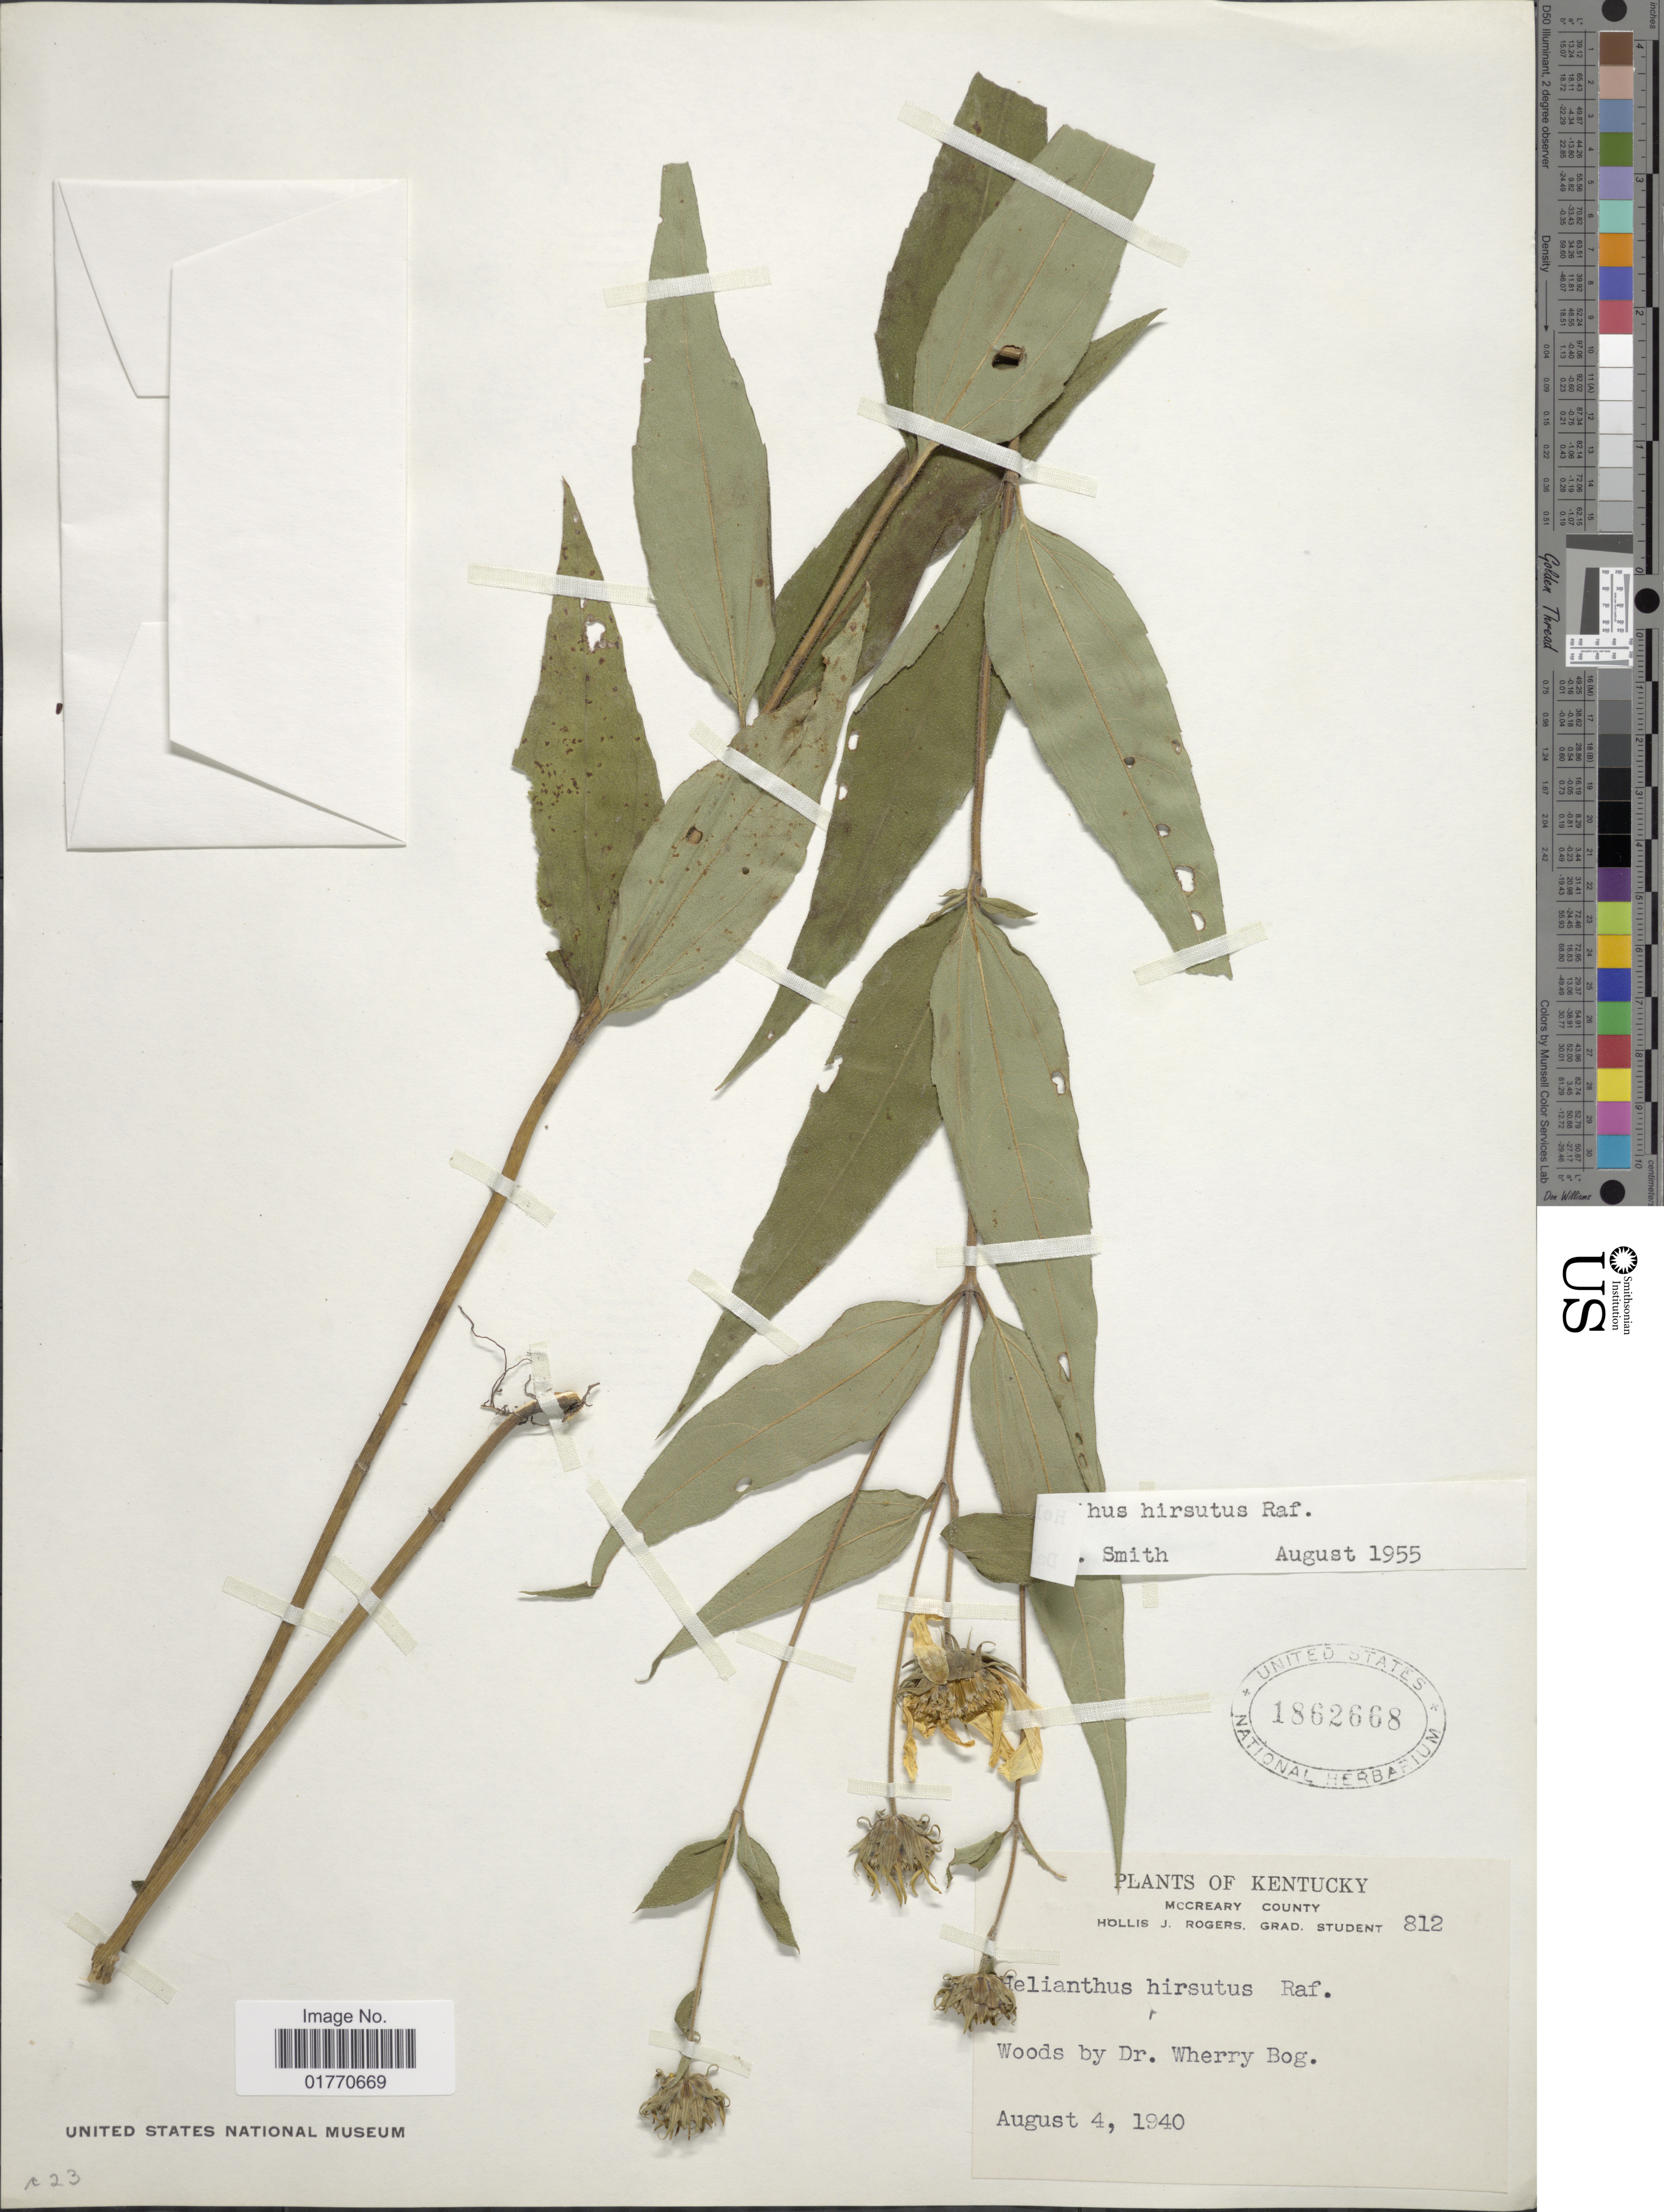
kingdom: Plantae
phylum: Tracheophyta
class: Magnoliopsida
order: Asterales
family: Asteraceae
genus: Helianthus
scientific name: Helianthus hirsutus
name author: Raf.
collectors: H. J. Rogers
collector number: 812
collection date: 1940-08-04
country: United States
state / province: Kentucky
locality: McCreary County, woods by Dr. Wherry Bog.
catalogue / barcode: US 1862668